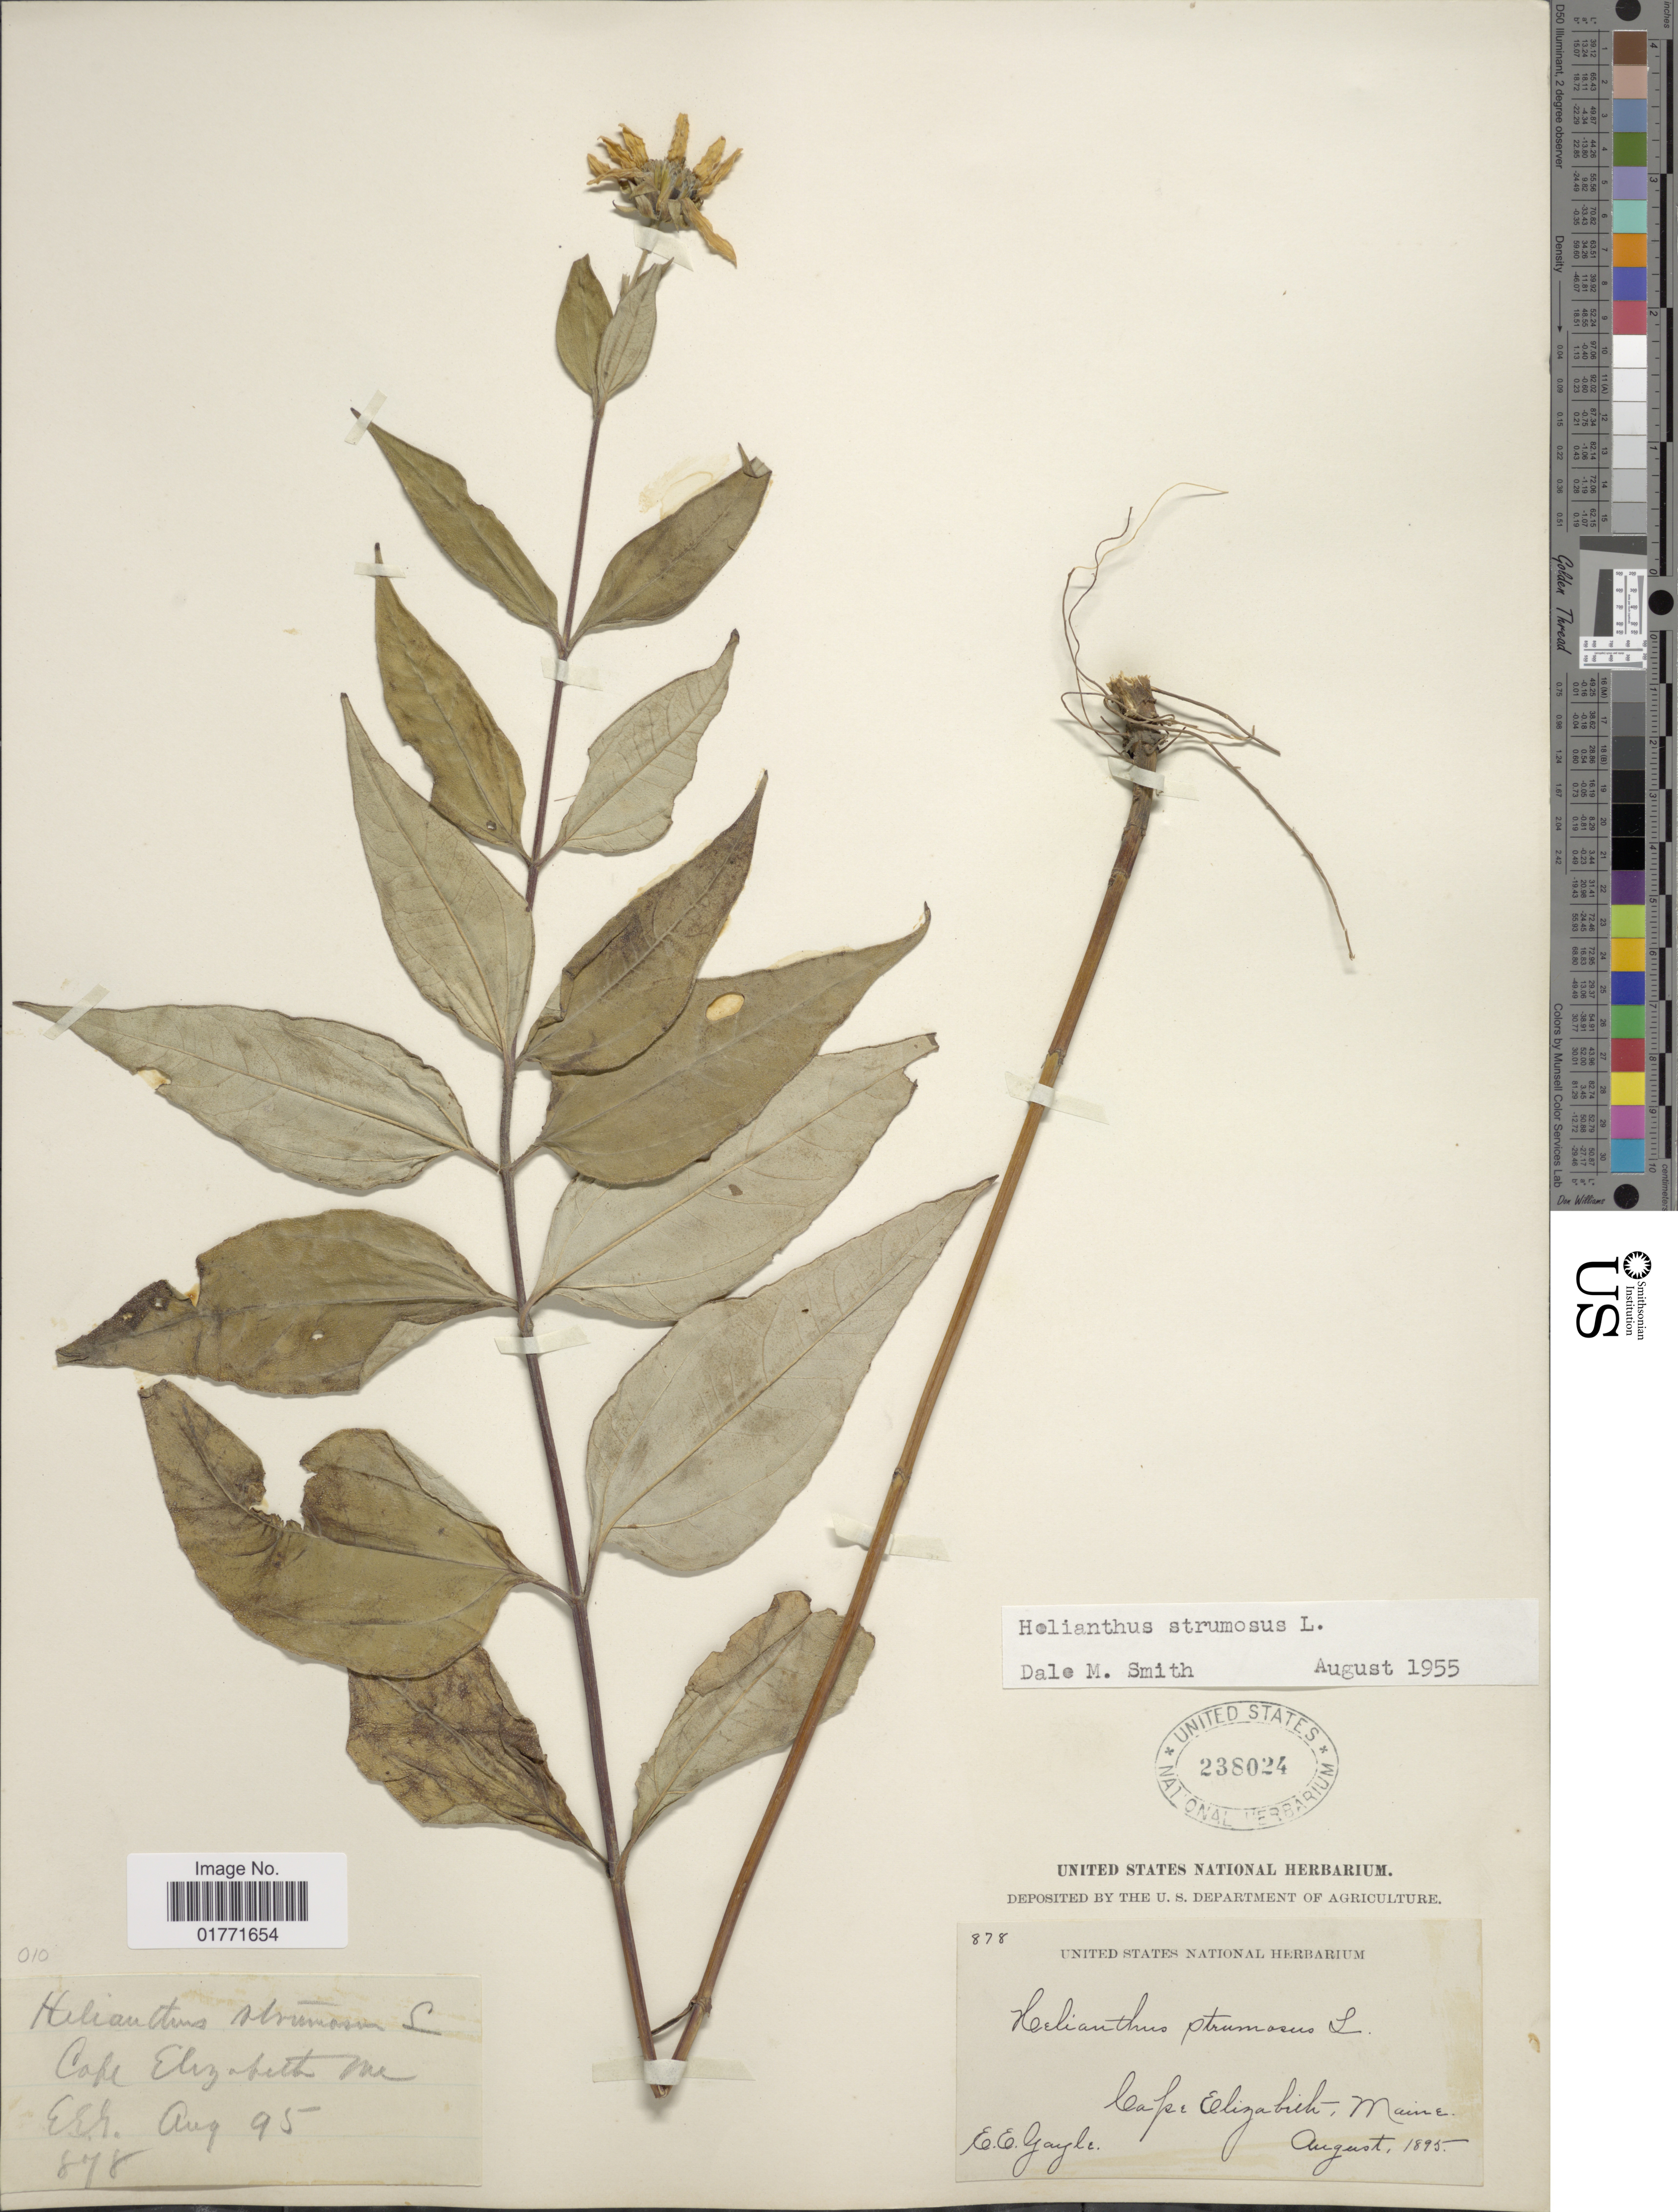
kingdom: Plantae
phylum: Tracheophyta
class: Magnoliopsida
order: Asterales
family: Asteraceae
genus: Helianthus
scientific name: Helianthus strumosus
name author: L.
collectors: E. Gayle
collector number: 878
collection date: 1895-08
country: United States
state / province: Maine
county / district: Cumberland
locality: Cape Elizabeth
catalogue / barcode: US 238024